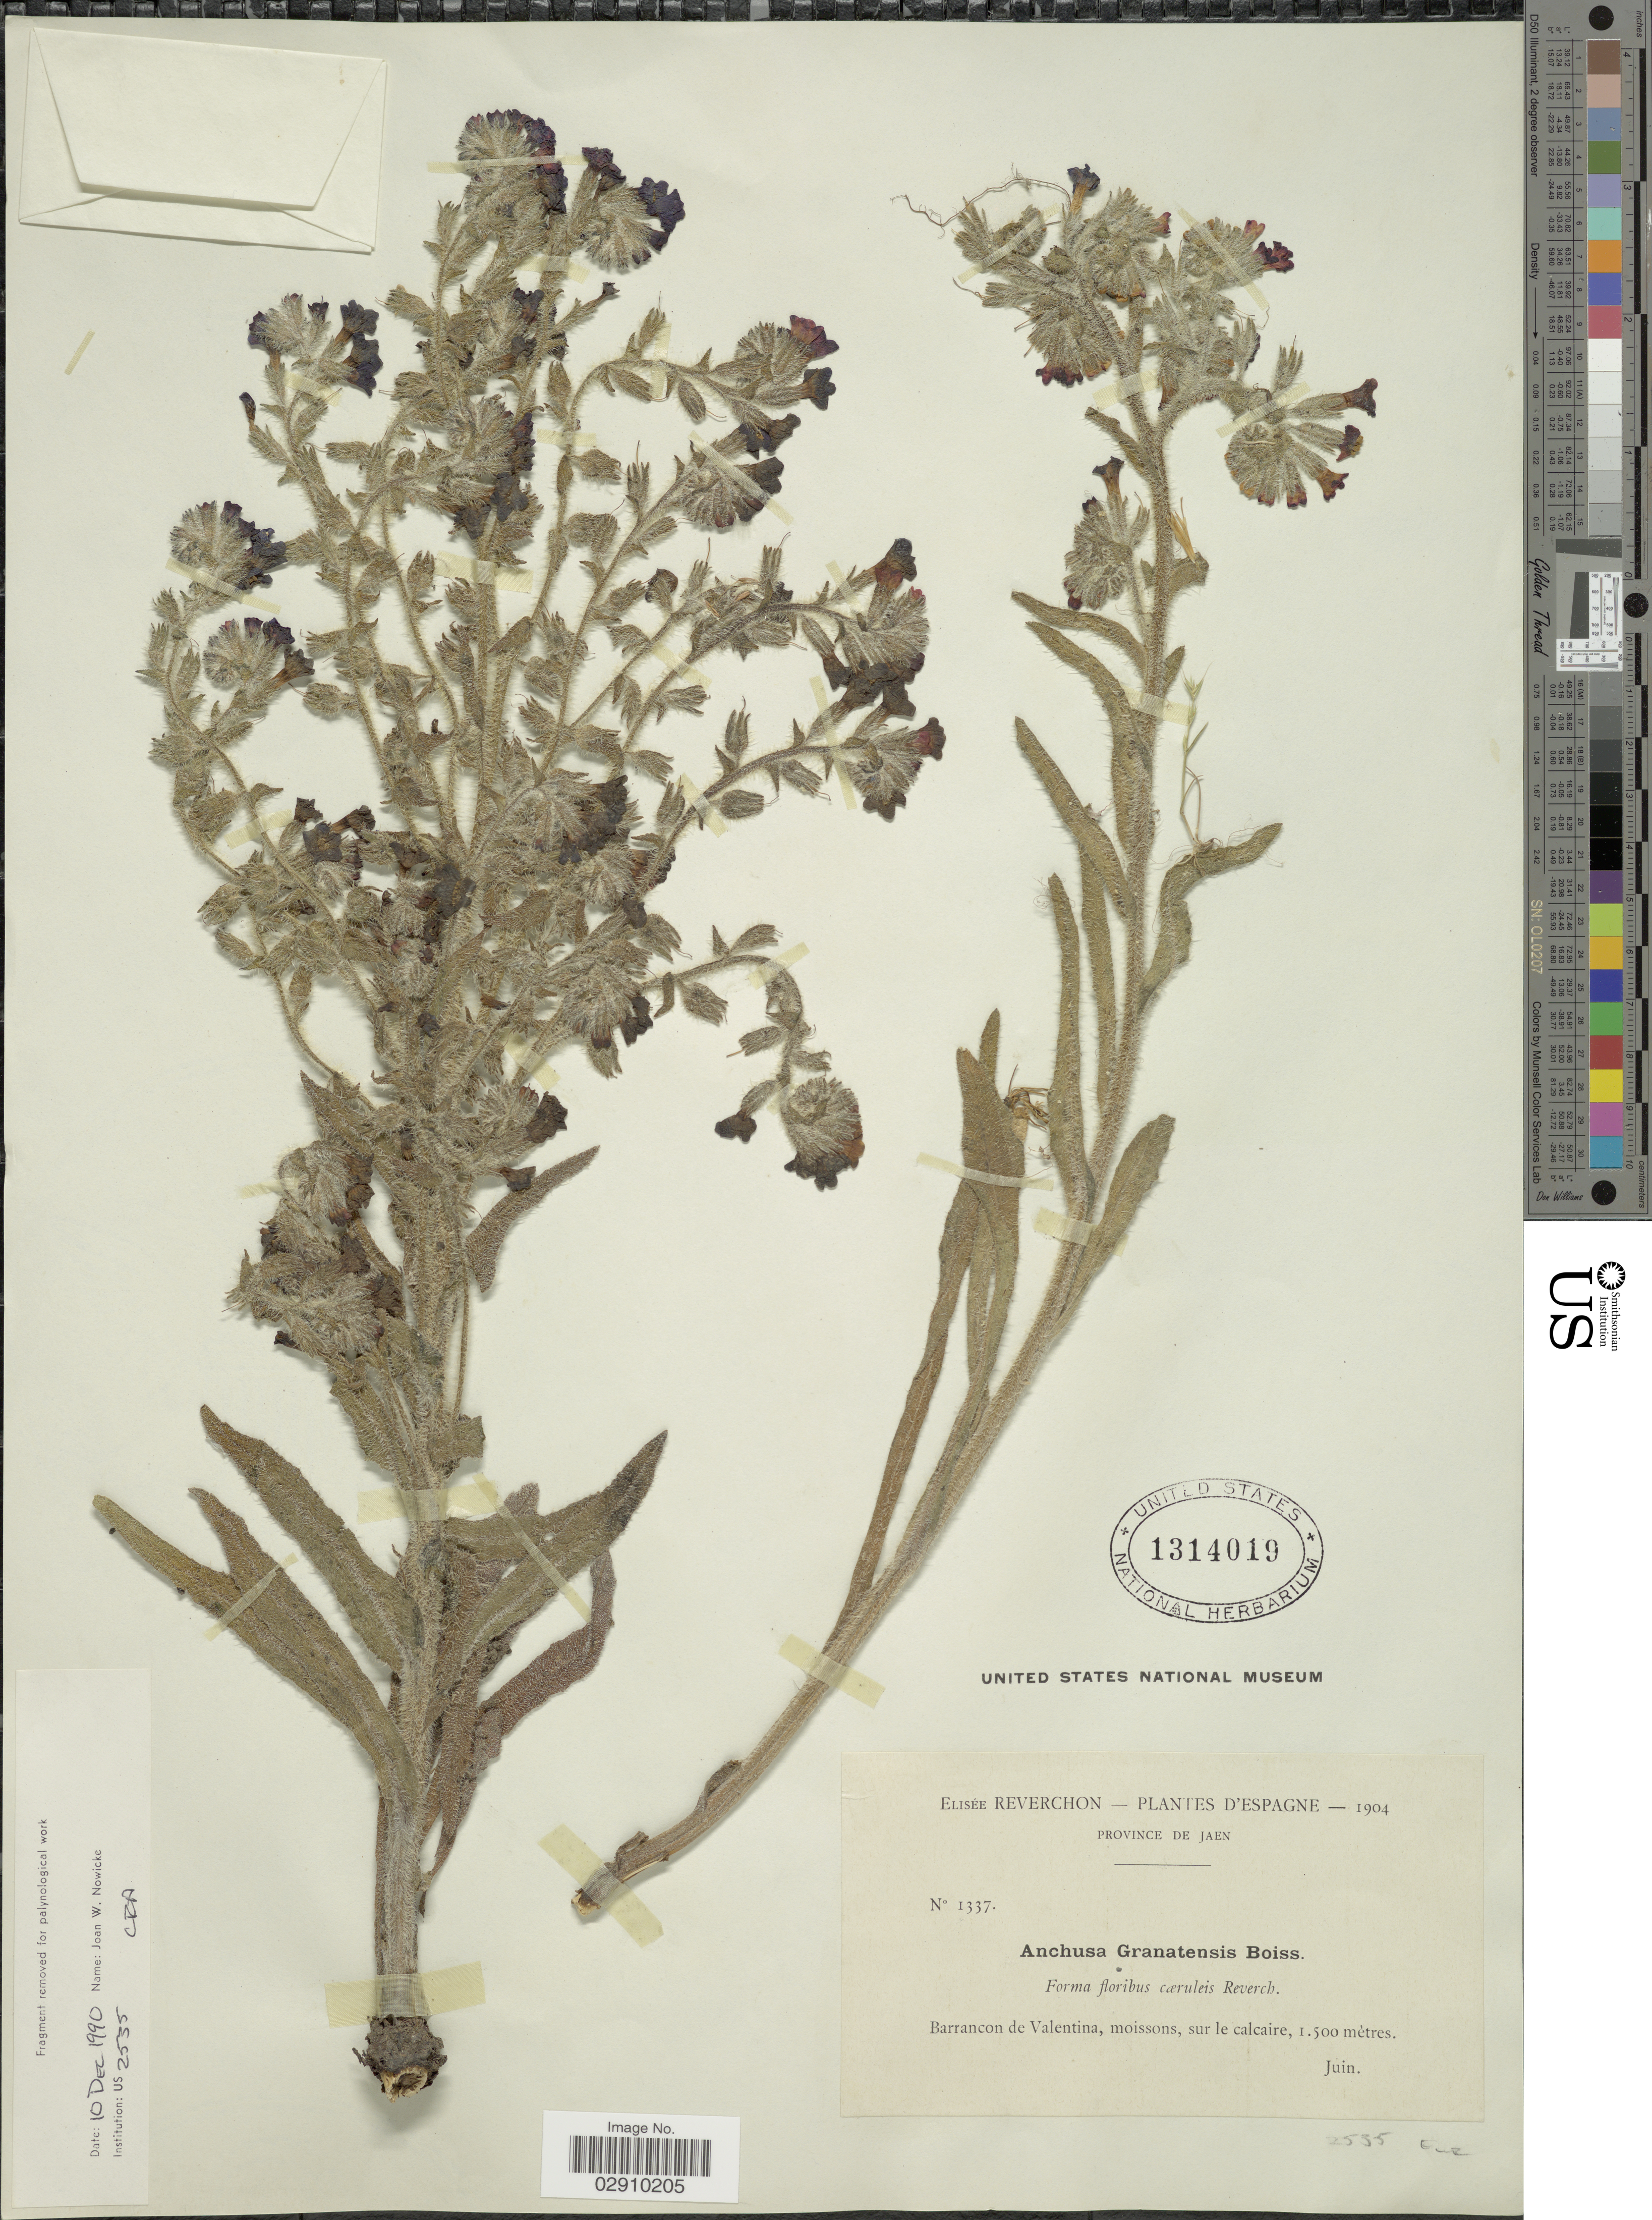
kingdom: Plantae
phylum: Tracheophyta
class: Magnoliopsida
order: Boraginales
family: Boraginaceae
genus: Anchusa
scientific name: Anchusa granatensis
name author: Boiss.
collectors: E. Reverchon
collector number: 1337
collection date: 1904-06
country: Spain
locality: D'Espagne, Province de Jaen. Barrancon de Valentina, moissons, sur le calcaire.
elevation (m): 1500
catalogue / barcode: US 1314019